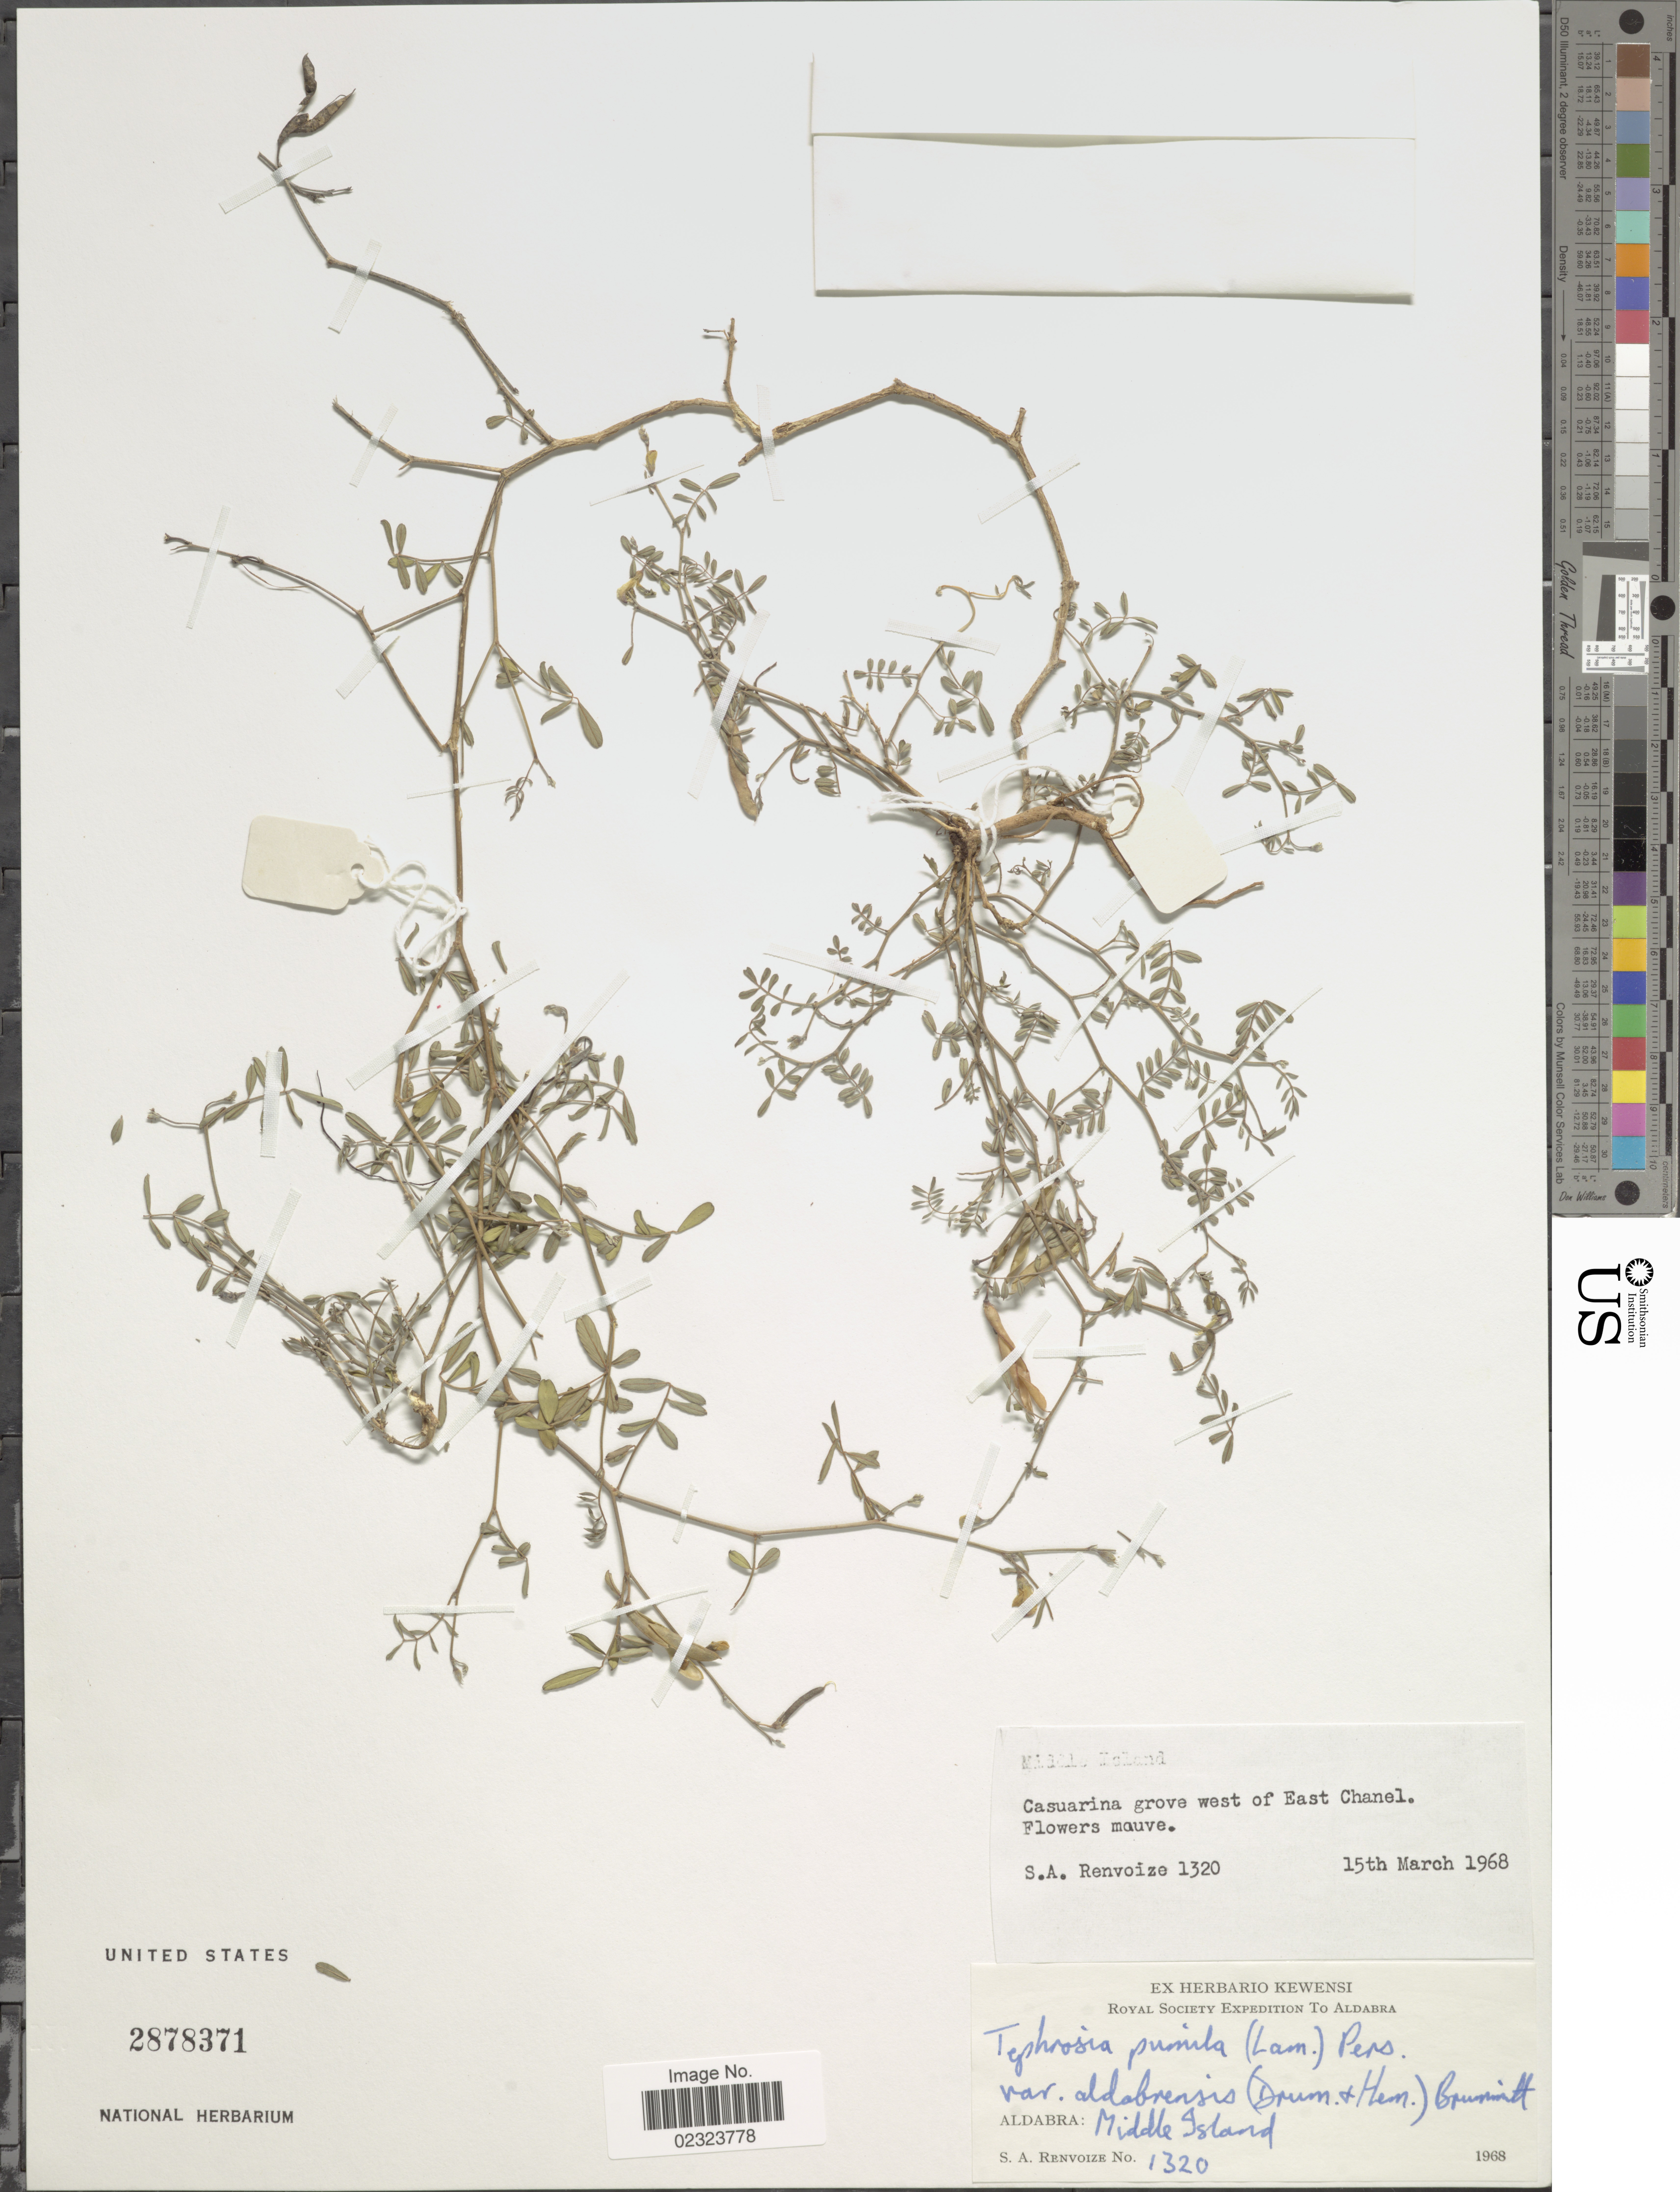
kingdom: Plantae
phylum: Tracheophyta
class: Magnoliopsida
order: Fabales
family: Fabaceae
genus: Tephrosia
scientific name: Tephrosia pumila var. aldabrensis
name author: (J.R. Drumm. & Hemsl.) Brummitt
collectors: S. A. Renvoize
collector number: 1320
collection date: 1968-03-15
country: Seychelles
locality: Aldabara: Middle Island, Casuarina grove west of East Chanel.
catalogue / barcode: US 2878371